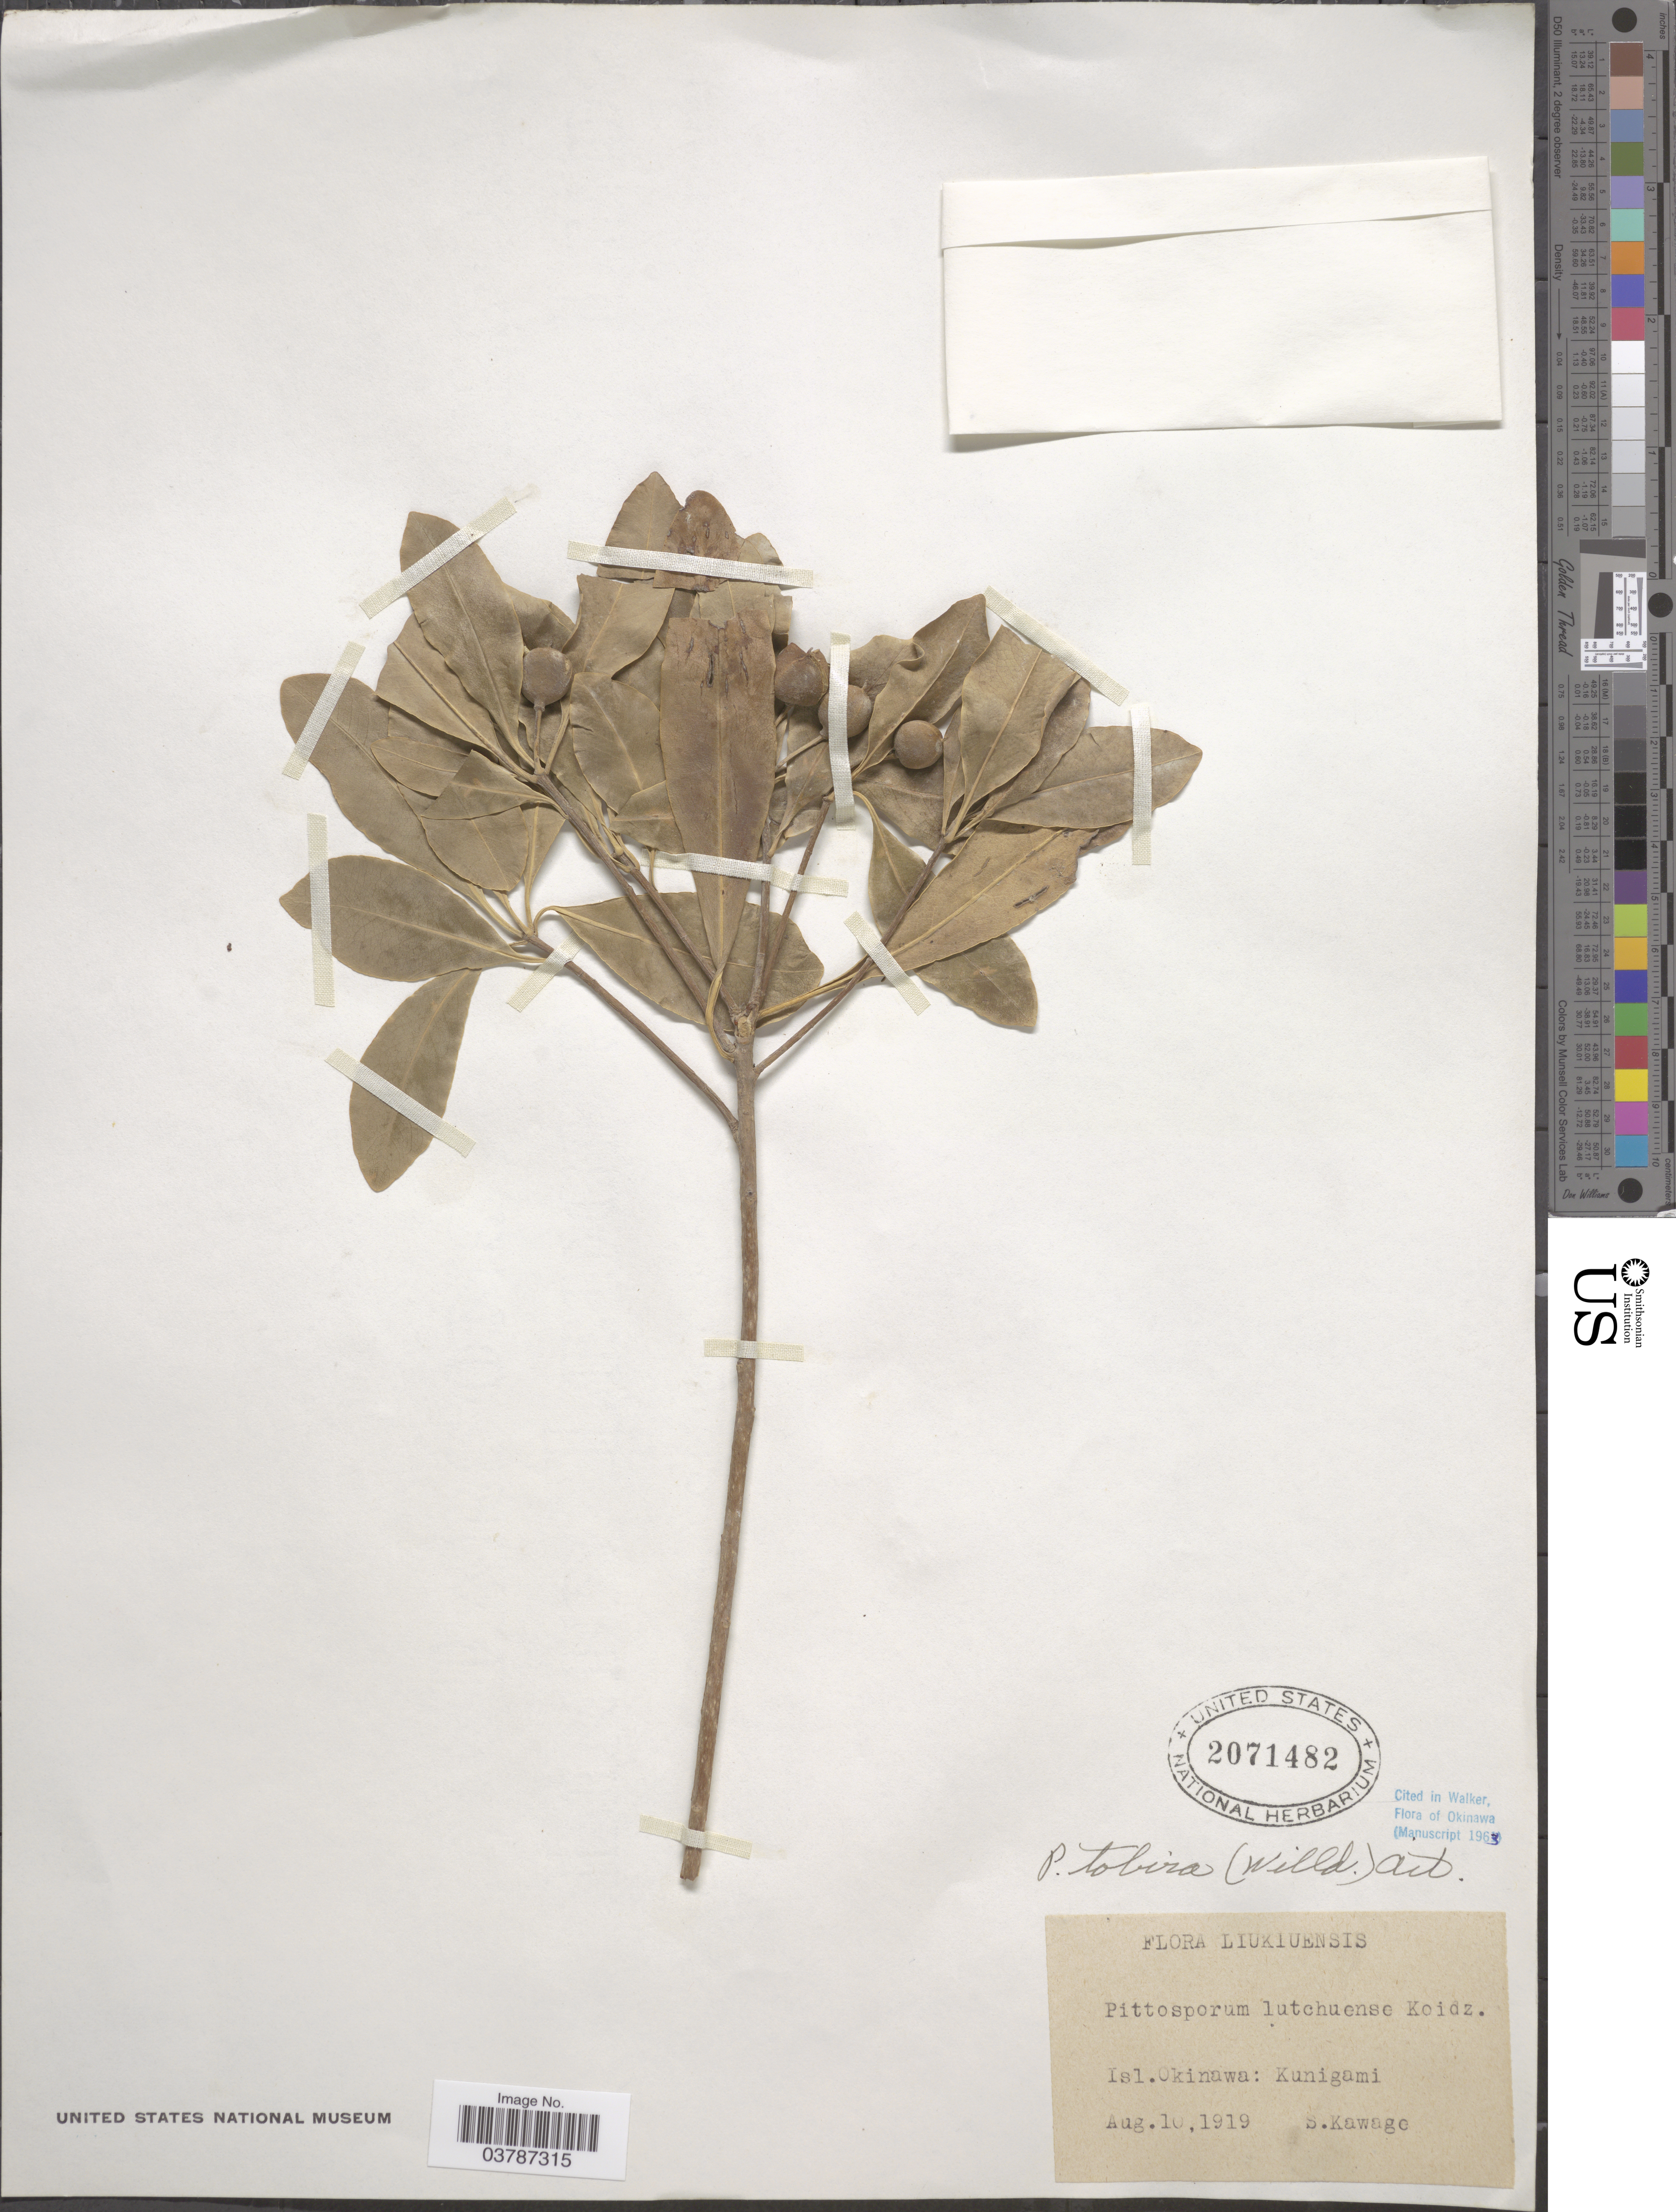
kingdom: Plantae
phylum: Tracheophyta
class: Magnoliopsida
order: Apiales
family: Pittosporaceae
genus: Pittosporum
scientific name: Pittosporum tobira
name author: (Thunb.) W.T. Aiton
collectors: S. Kawagoe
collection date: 1919-08-10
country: Japan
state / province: Okinawa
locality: Liukiuensis. Isl. Okinawa: Kunigami.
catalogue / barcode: US 2071482